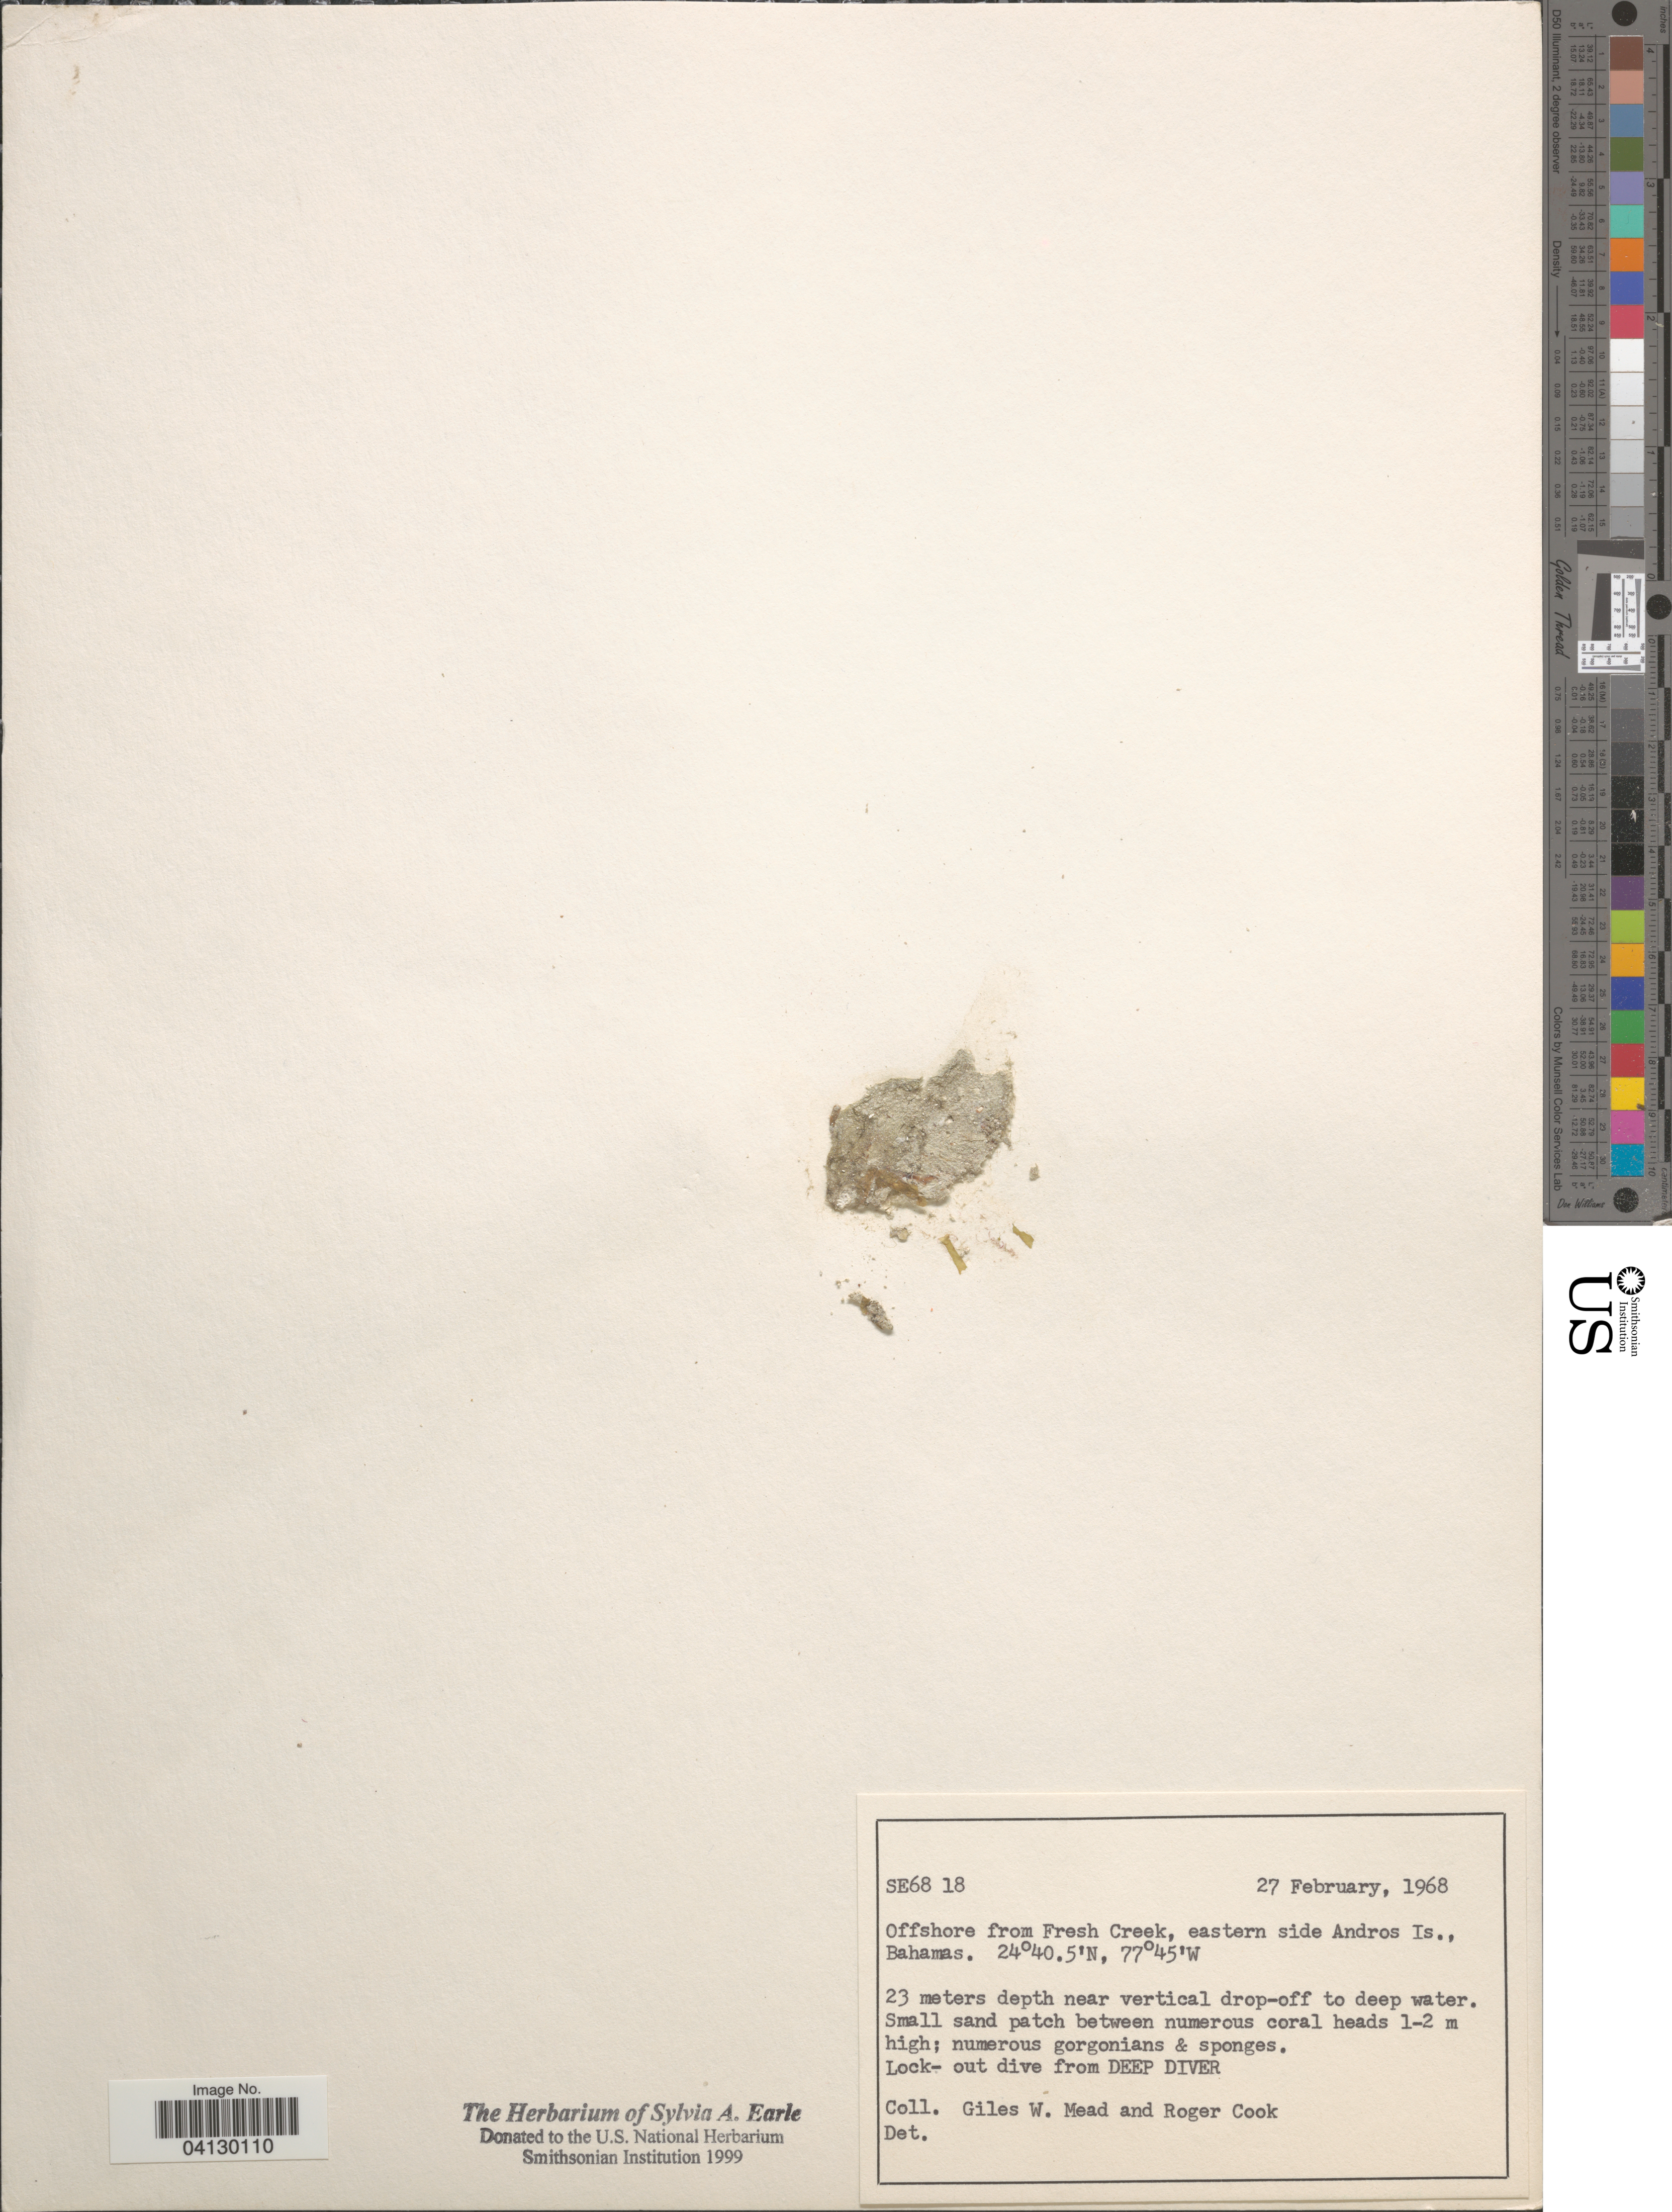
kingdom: Plantae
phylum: Rhodophyta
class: Florideophyceae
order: Corallinales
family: Corallinaceae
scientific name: Crustose Coralline Algae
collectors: G. W. Mead & R. Cook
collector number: SE68 18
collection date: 1968-02-27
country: Bahamas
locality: Offshore from Fresh Creek, eastern side Andros Is.